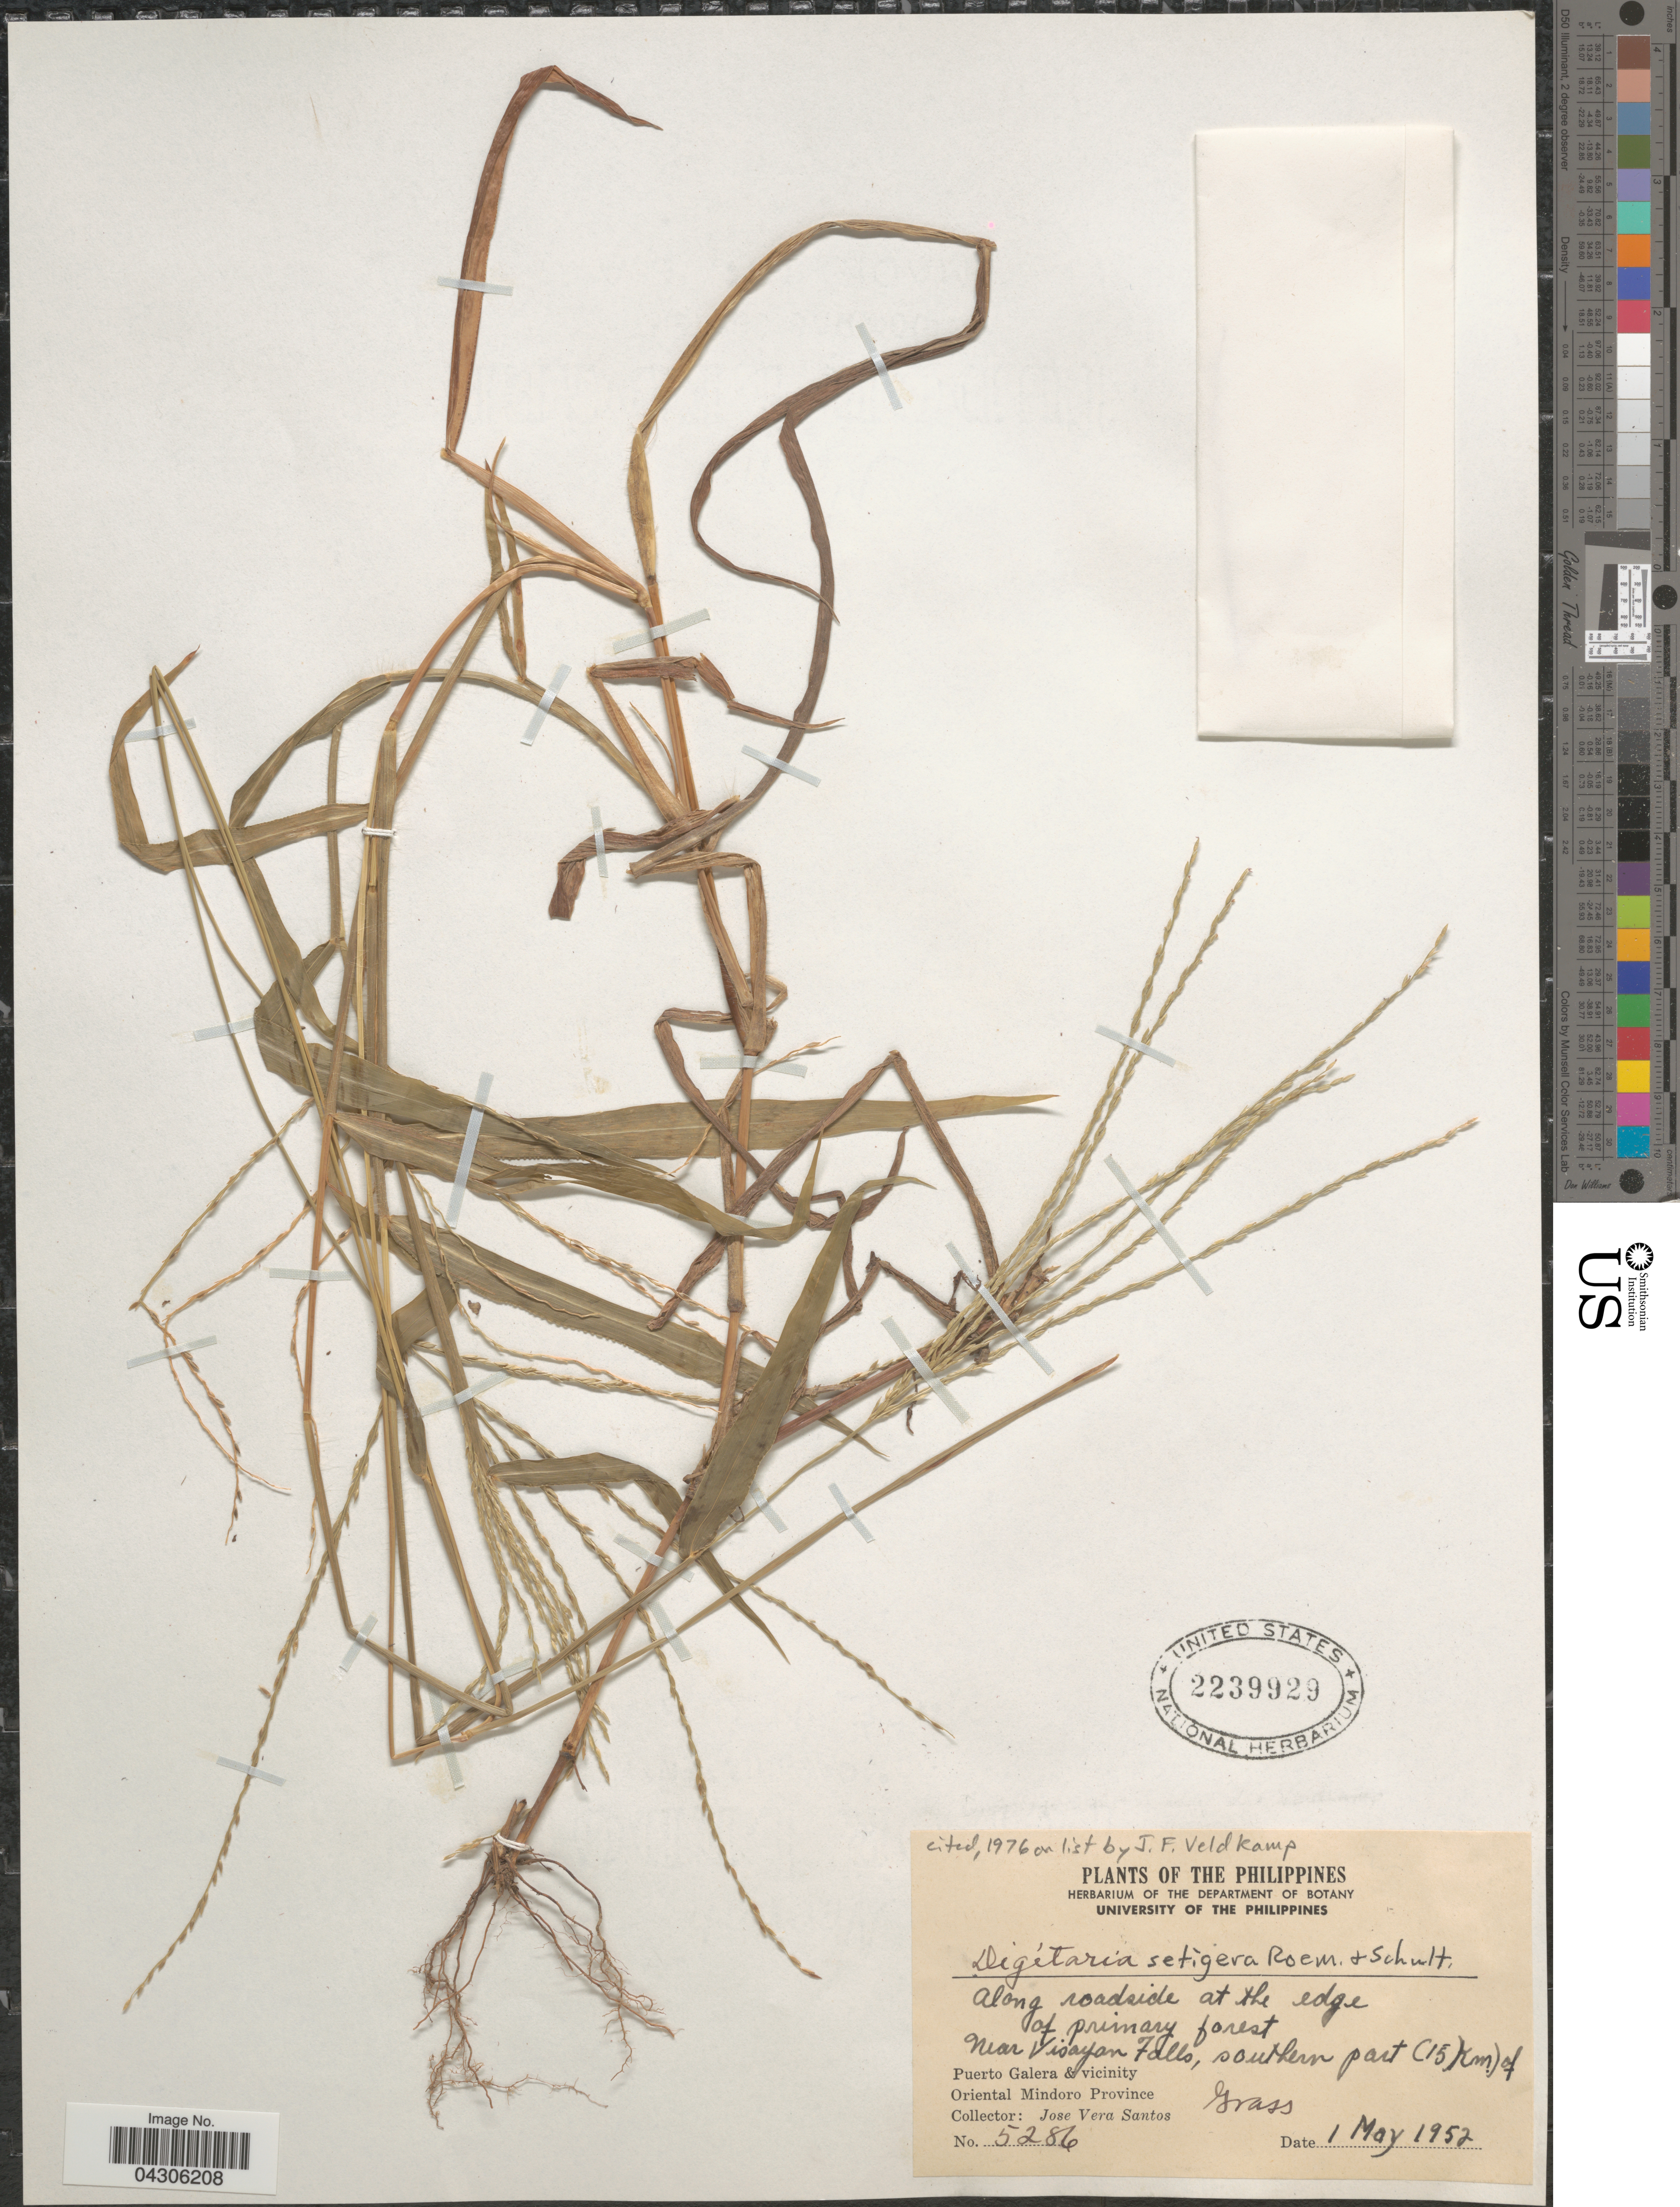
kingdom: Plantae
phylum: Tracheophyta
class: Liliopsida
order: Poales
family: Poaceae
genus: Digitaria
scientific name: Digitaria setigera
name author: Roth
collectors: J. Vera Santos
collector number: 5286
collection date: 1952-05-01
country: Philippines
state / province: Mimaropa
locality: Along roadside at the edge of primary forest. Near Visayan Falls, southern part (15 km.) of Puerto Galera & vicinity. Oriental Mindoro Province.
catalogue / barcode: US 2239929